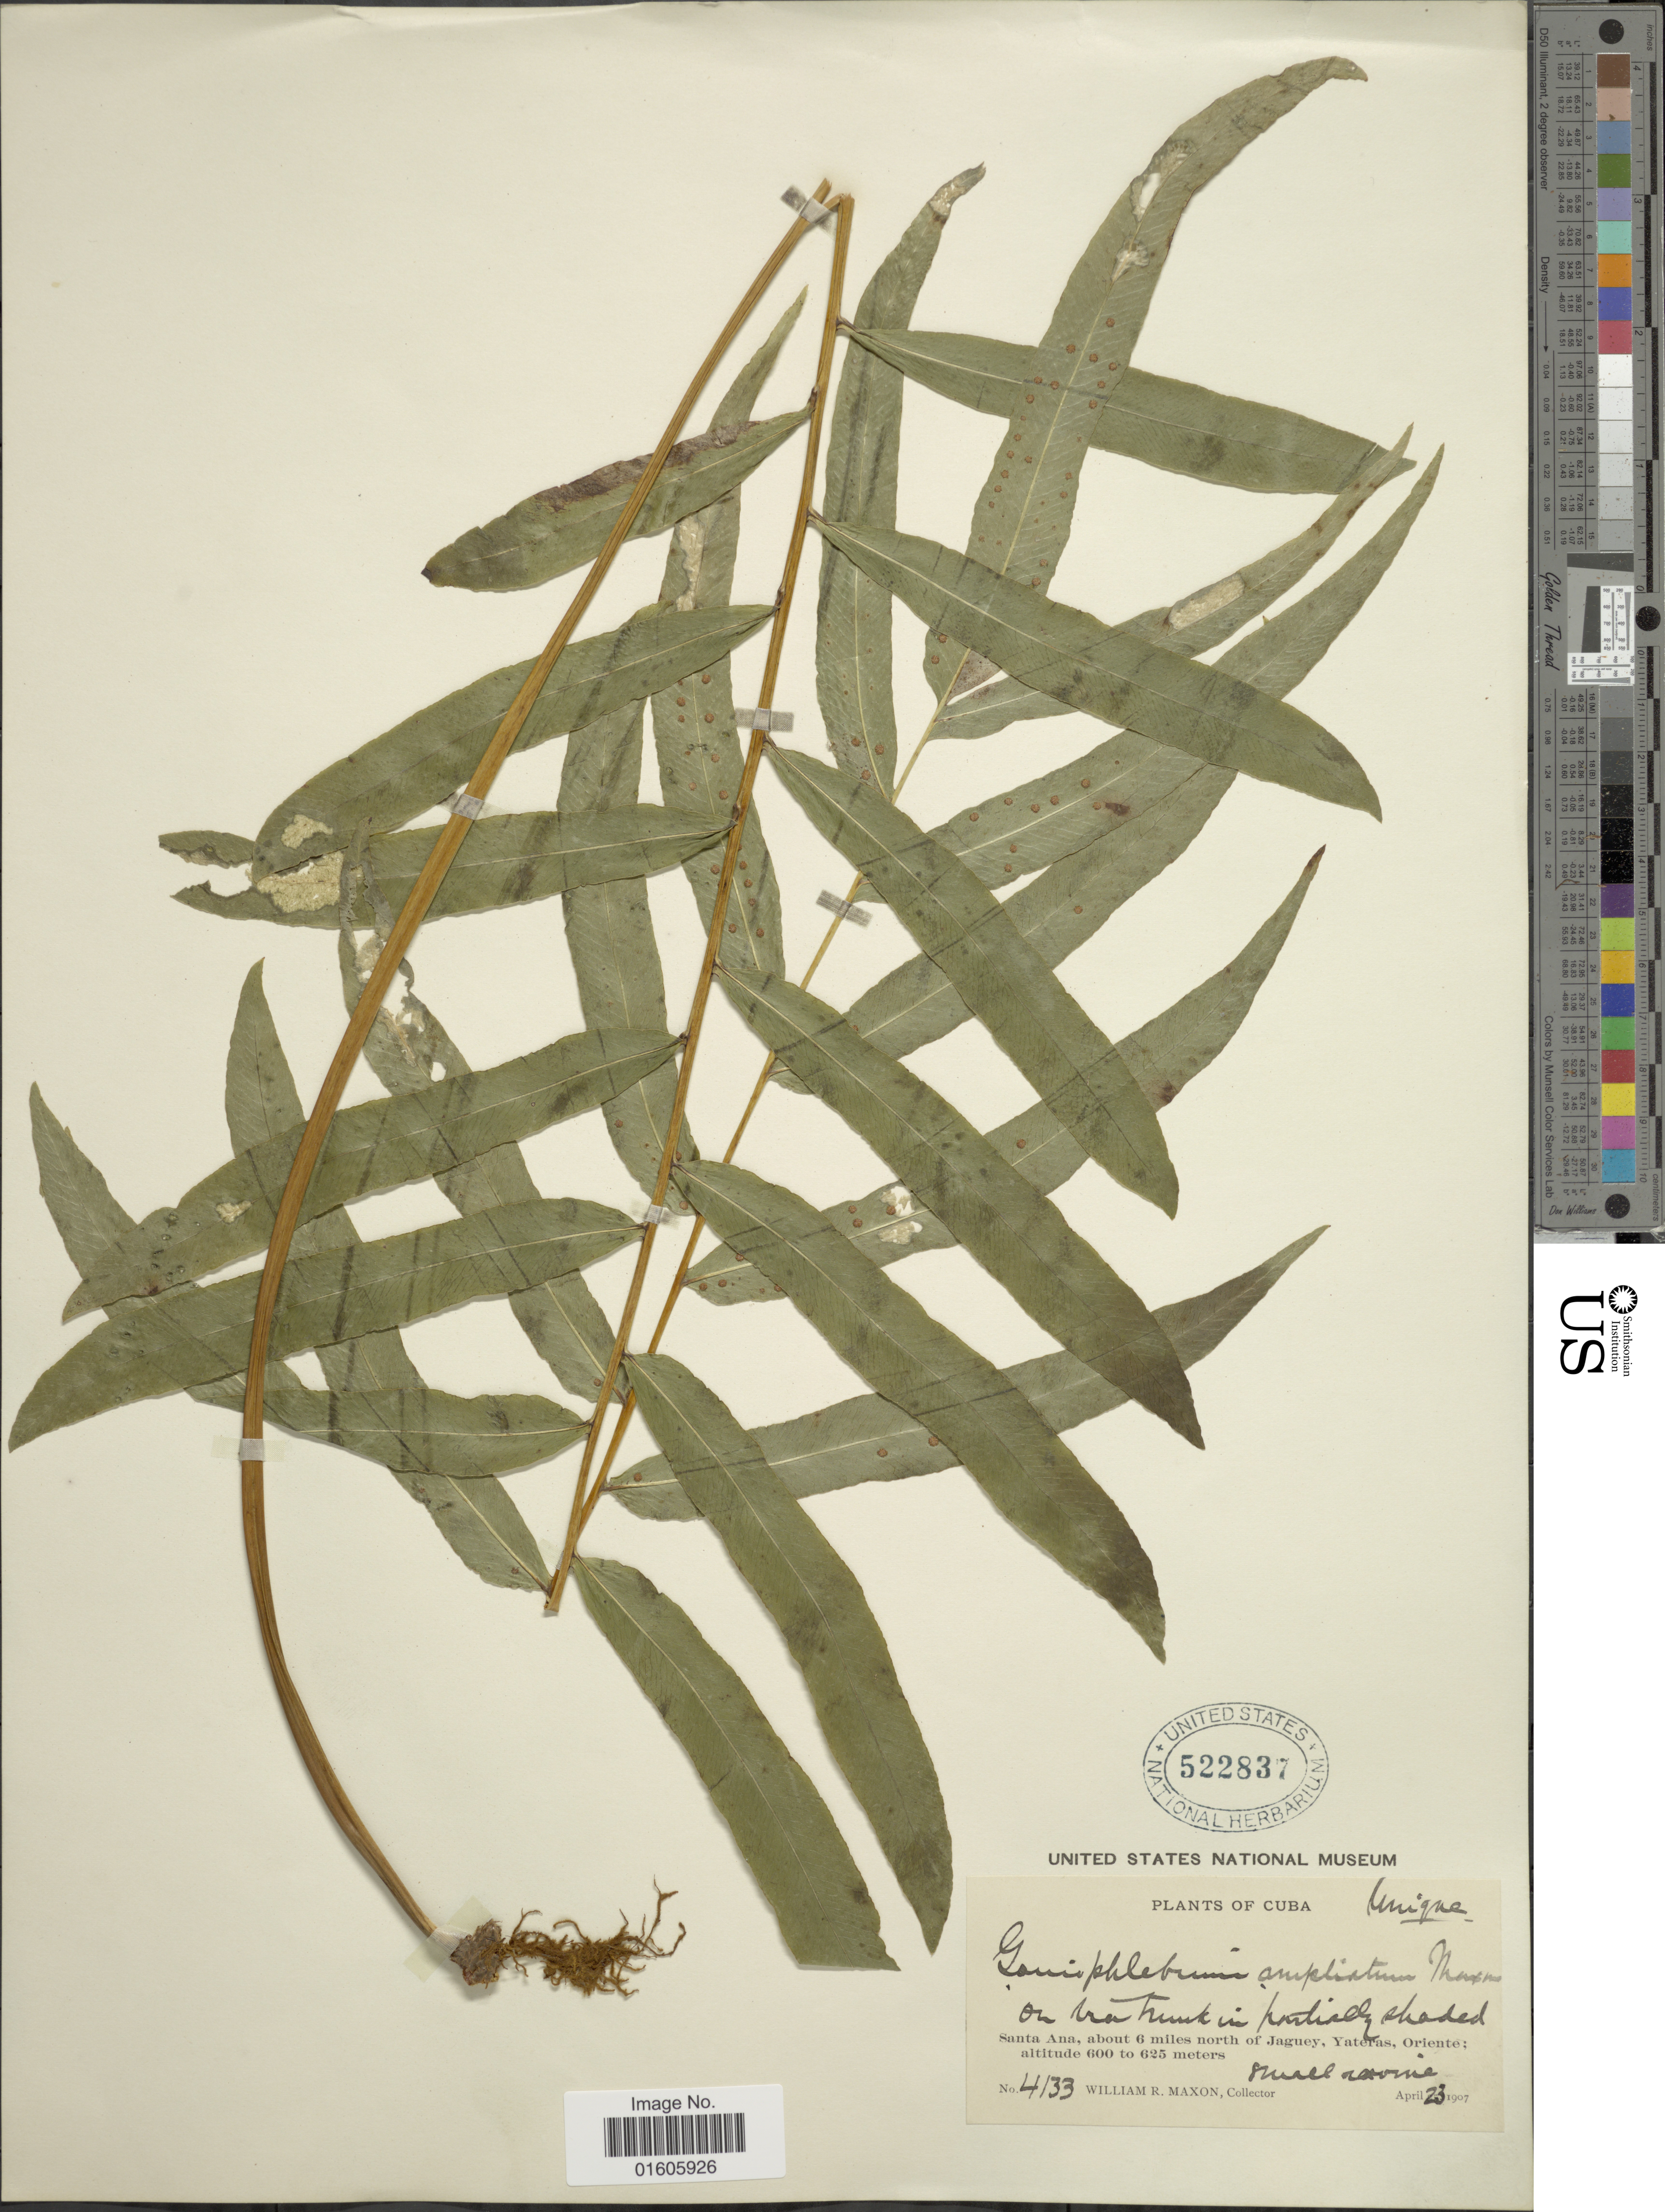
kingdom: Plantae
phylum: Tracheophyta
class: Polypodiopsida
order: Polypodiales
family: Polypodiaceae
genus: Serpocaulon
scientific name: Serpocaulon triseriale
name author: (Sw.) A.R. Sm.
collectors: W. R. Maxon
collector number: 4133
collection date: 1907-04-23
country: Cuba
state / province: Oriente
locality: Santa Ana, about 6 miles north of Jaguey, Yateras, Oriente.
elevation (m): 600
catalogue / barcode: US 522837